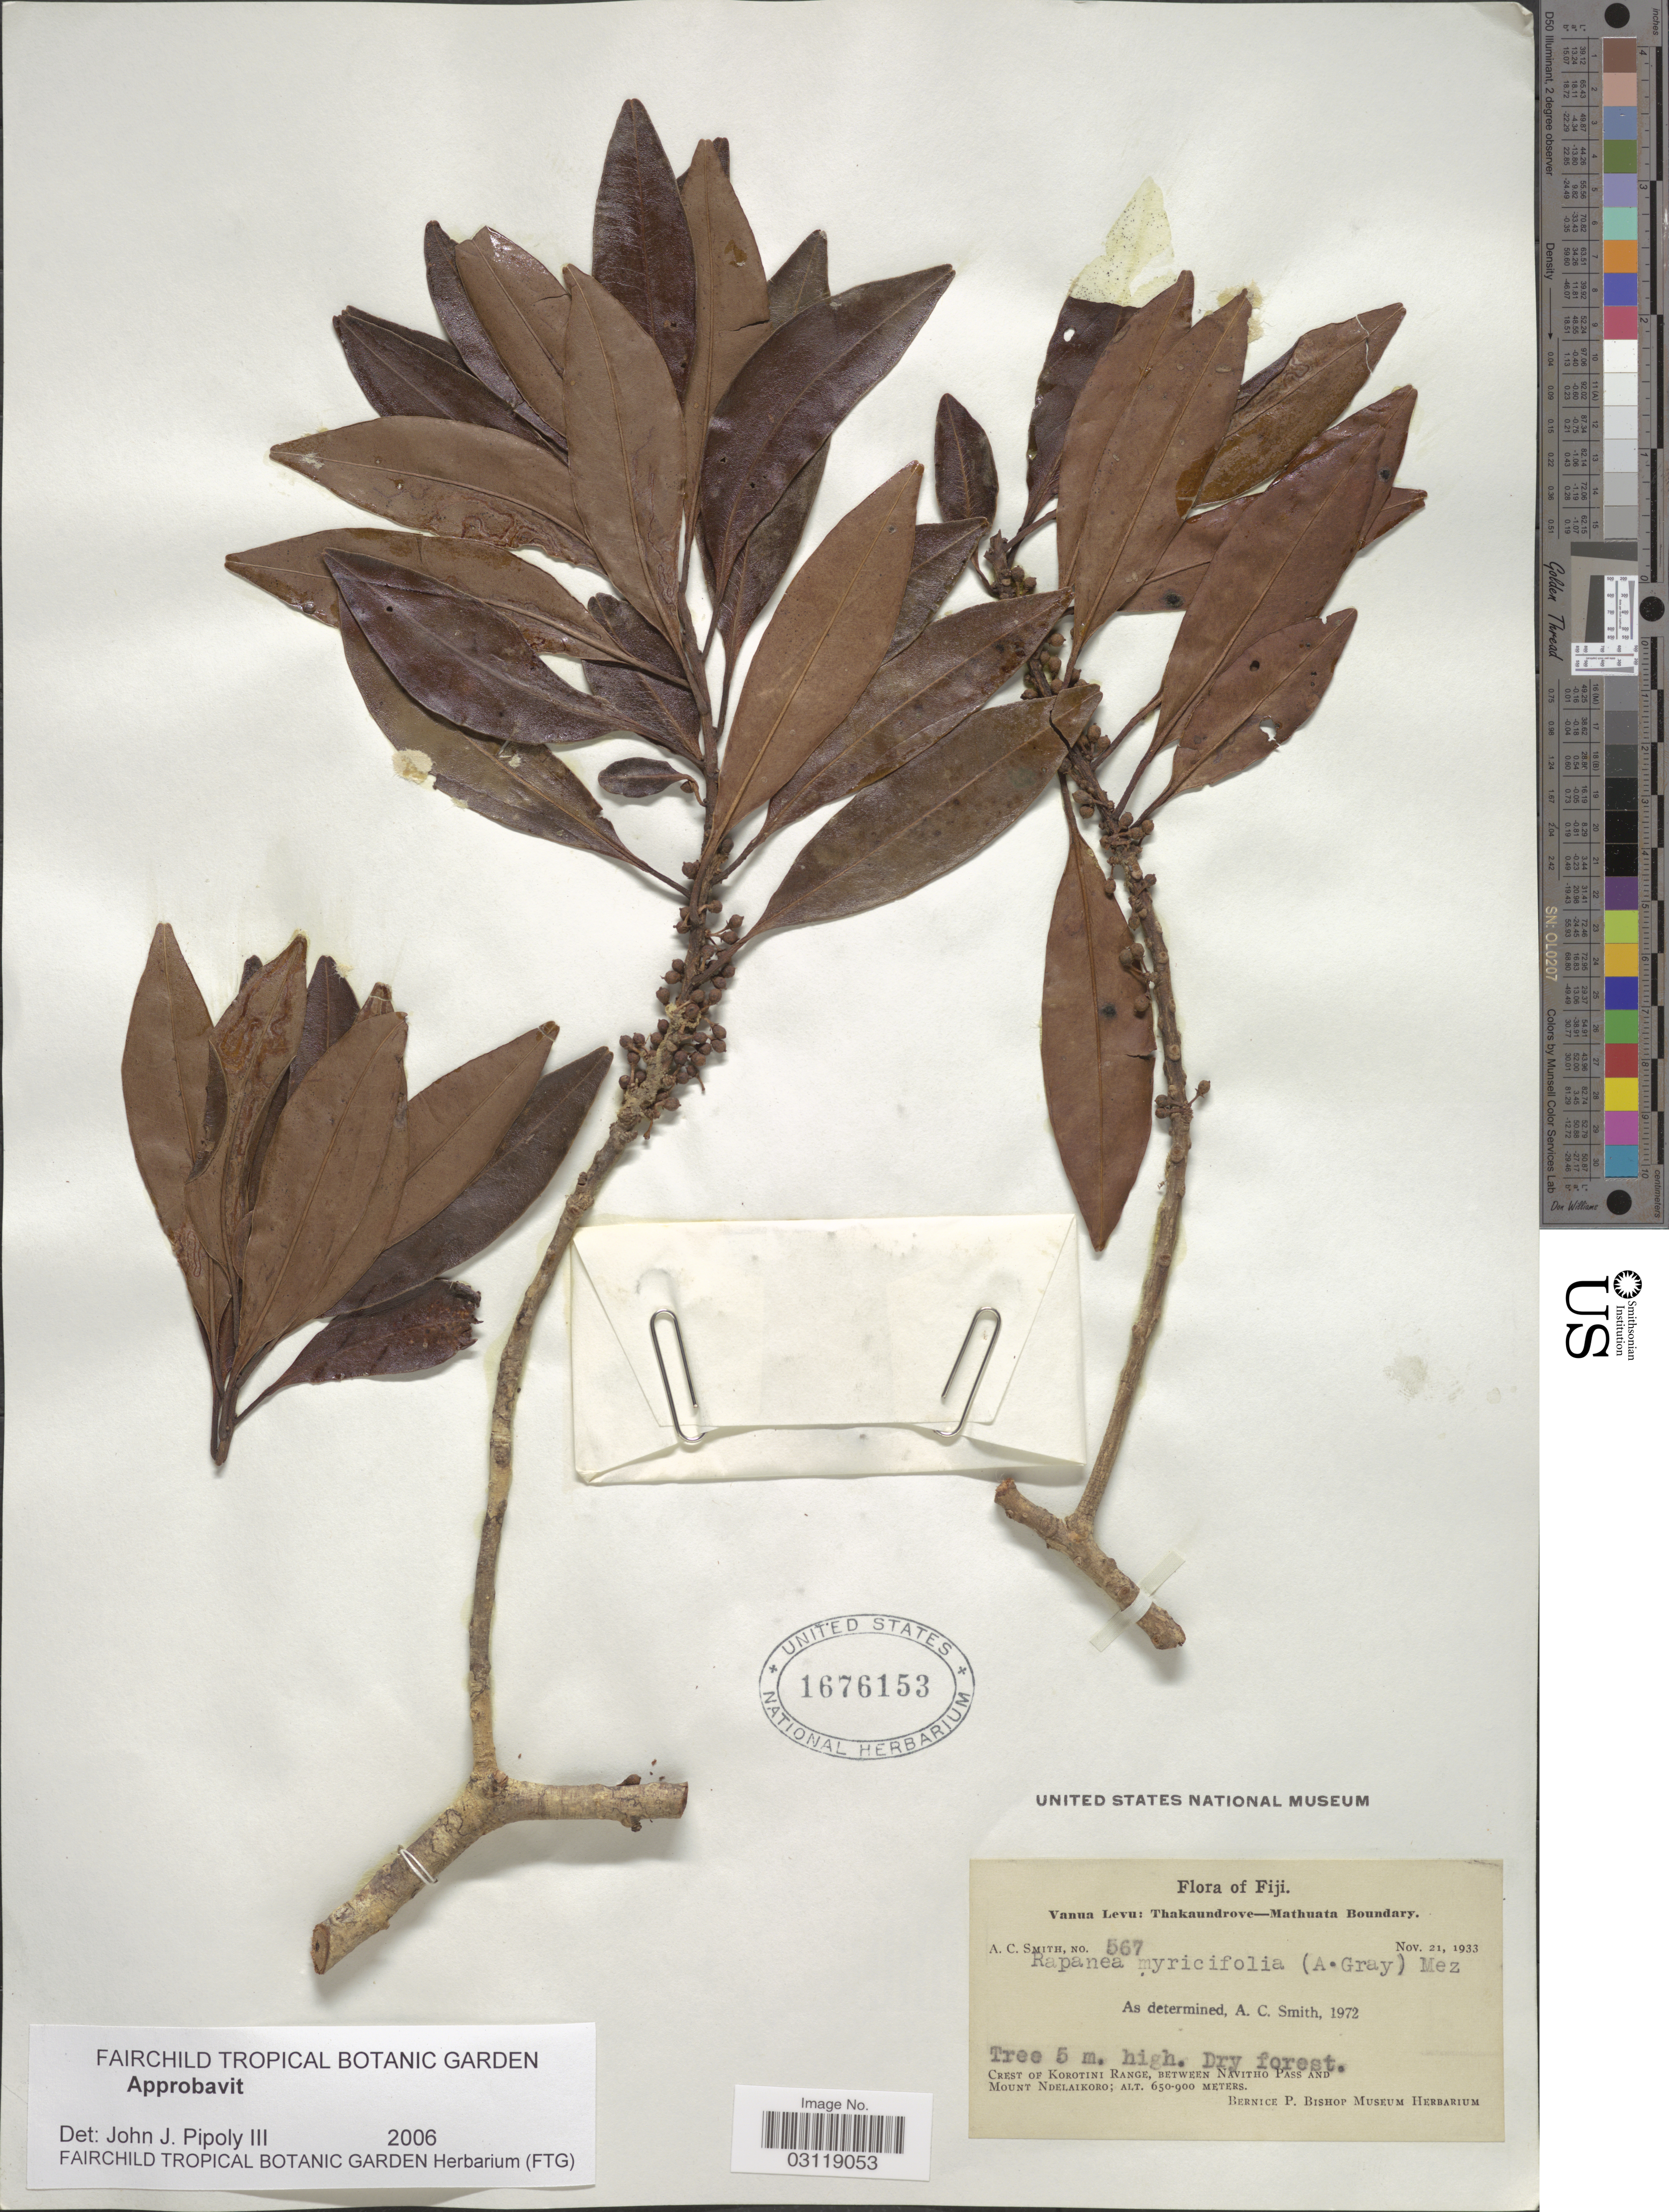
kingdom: Plantae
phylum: Tracheophyta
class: Magnoliopsida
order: Ericales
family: Primulaceae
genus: Rapanea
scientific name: Rapanea myricifolia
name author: (A. Gray) Mez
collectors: A. C. Smith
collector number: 567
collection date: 1933-11-21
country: Fiji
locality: Vanua Levu: Thakaundrove-Mathuata Boundary. Crest of Korotini Range, between Navitho Pass and Mount Ndelaikoro.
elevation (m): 650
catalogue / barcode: US 1676153